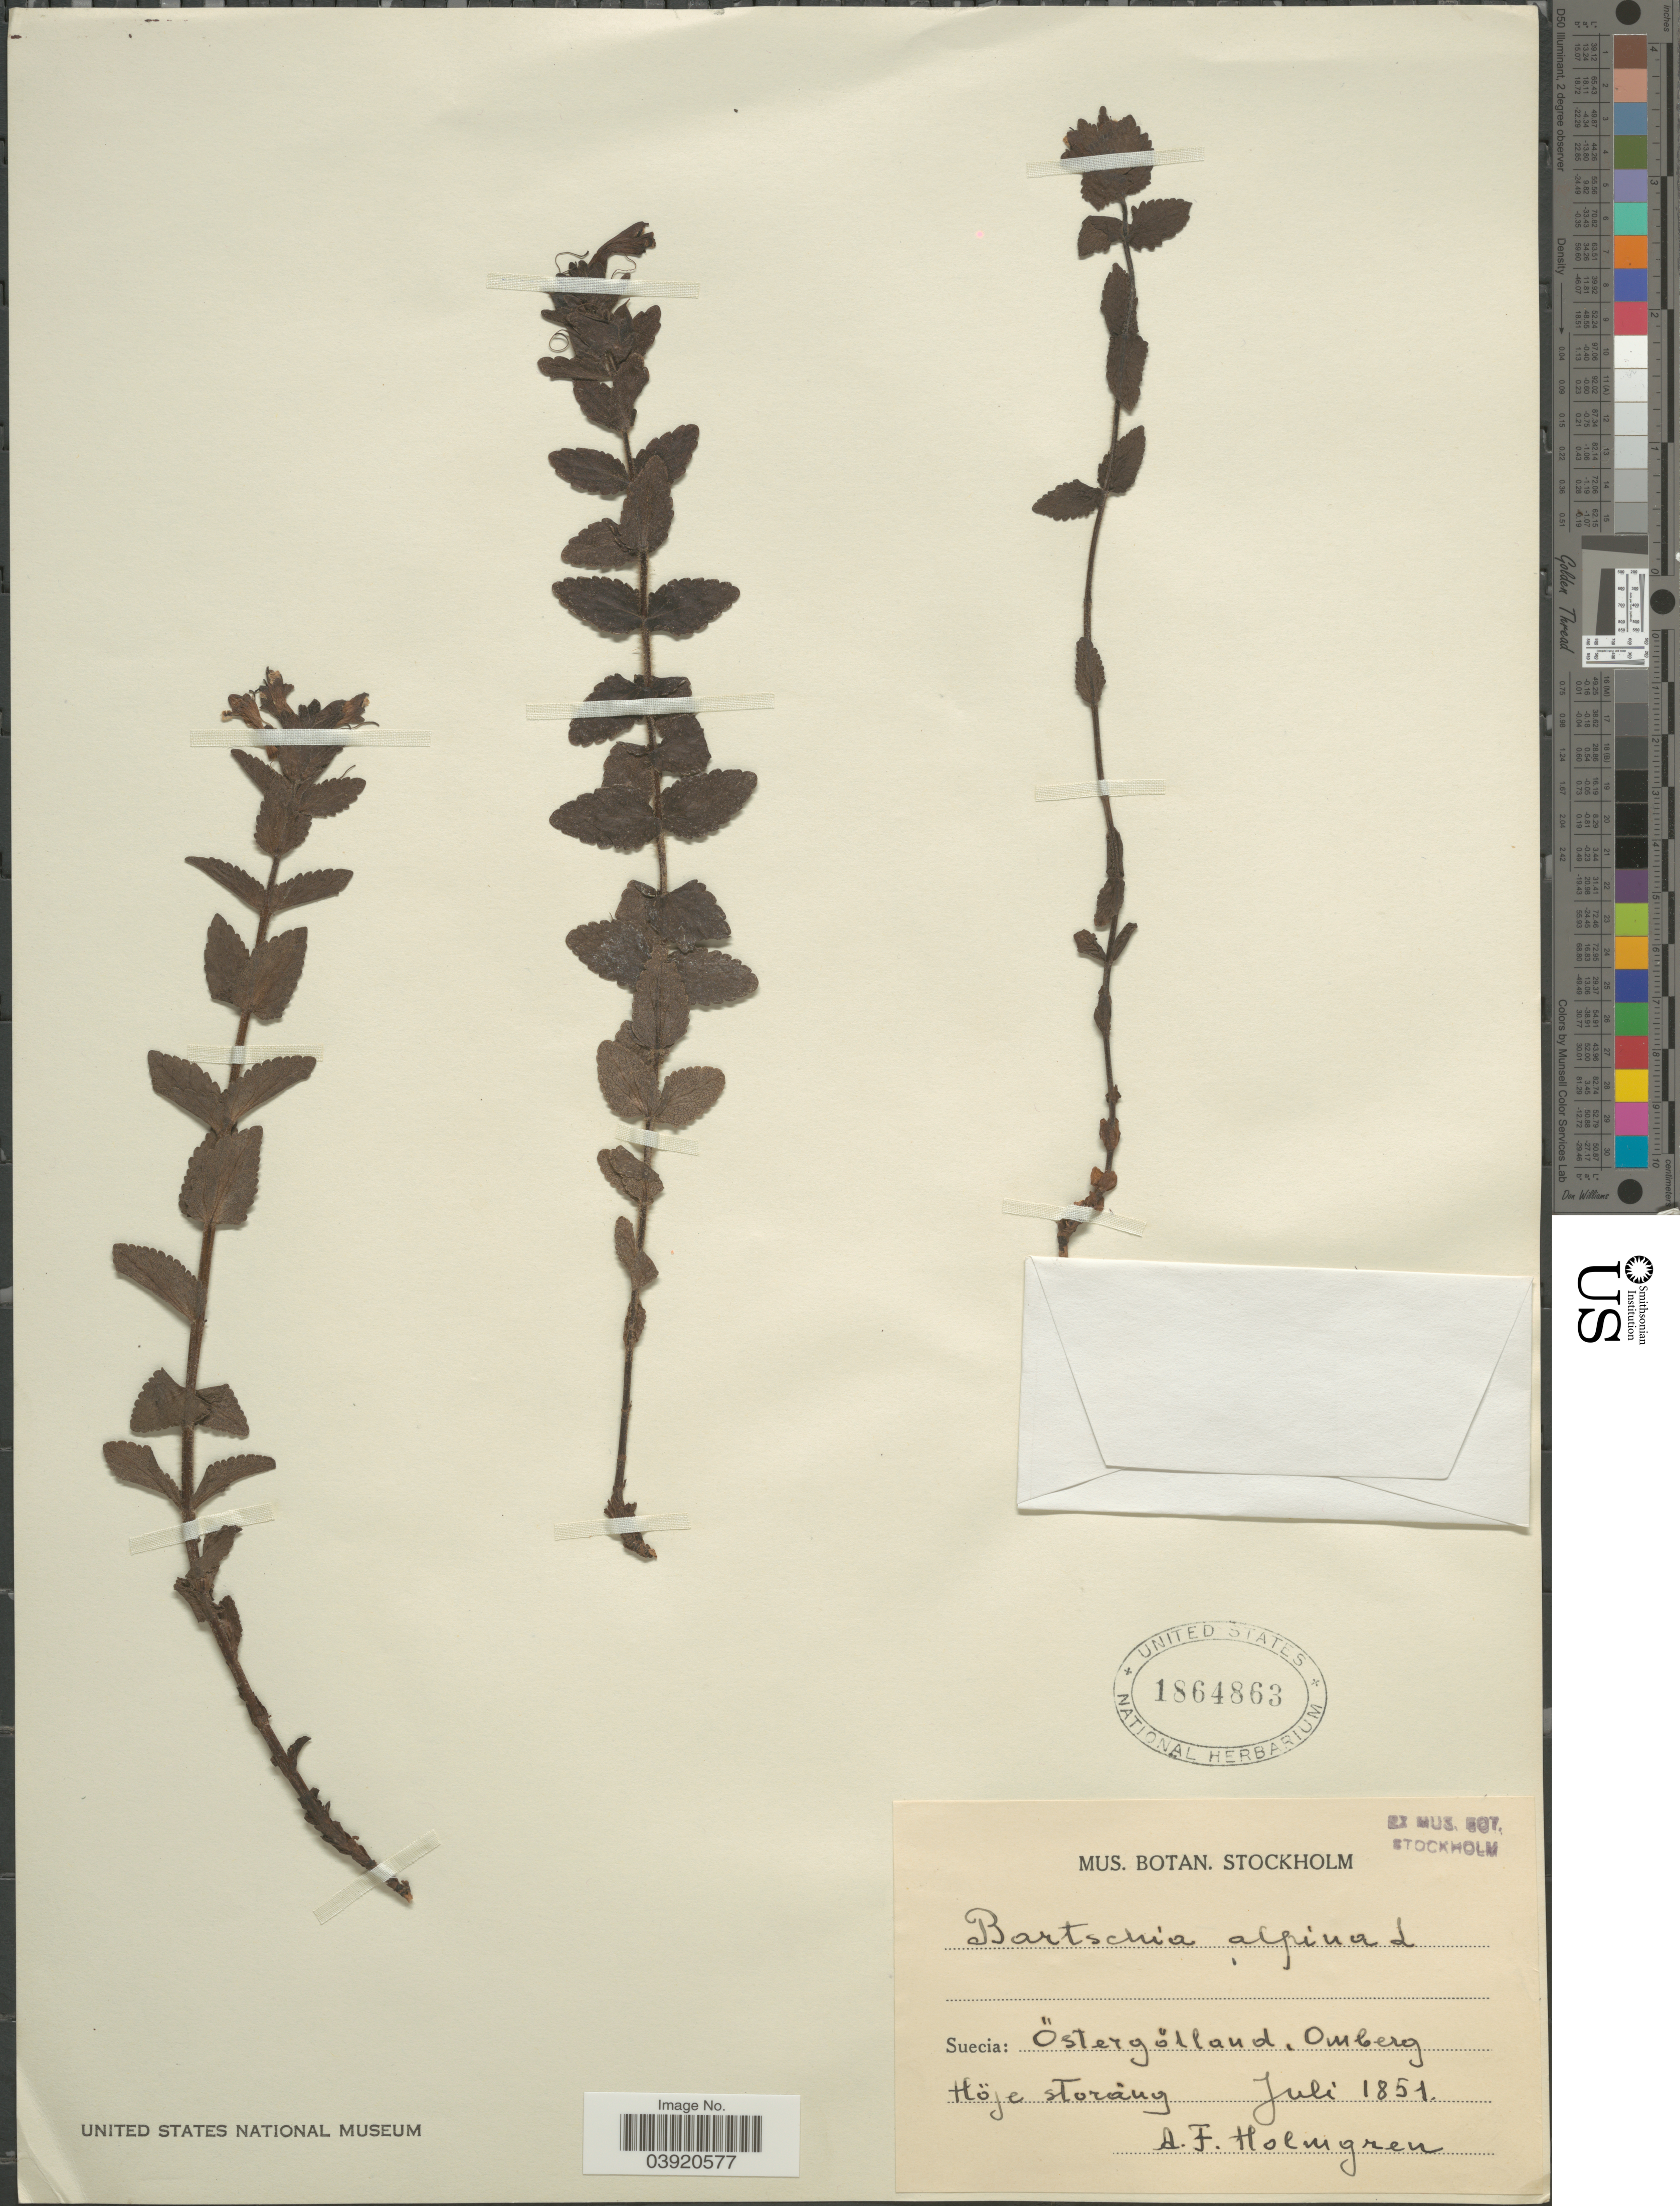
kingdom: Plantae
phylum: Tracheophyta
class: Magnoliopsida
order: Lamiales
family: Orobanchaceae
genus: Bartsia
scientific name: Bartsia alpina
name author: L.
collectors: A. Holmgren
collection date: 1851-07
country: Sweden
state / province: Östergötland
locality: Suecia. Őstergőtland. Omberg Hője storȁng.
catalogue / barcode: US 1864863